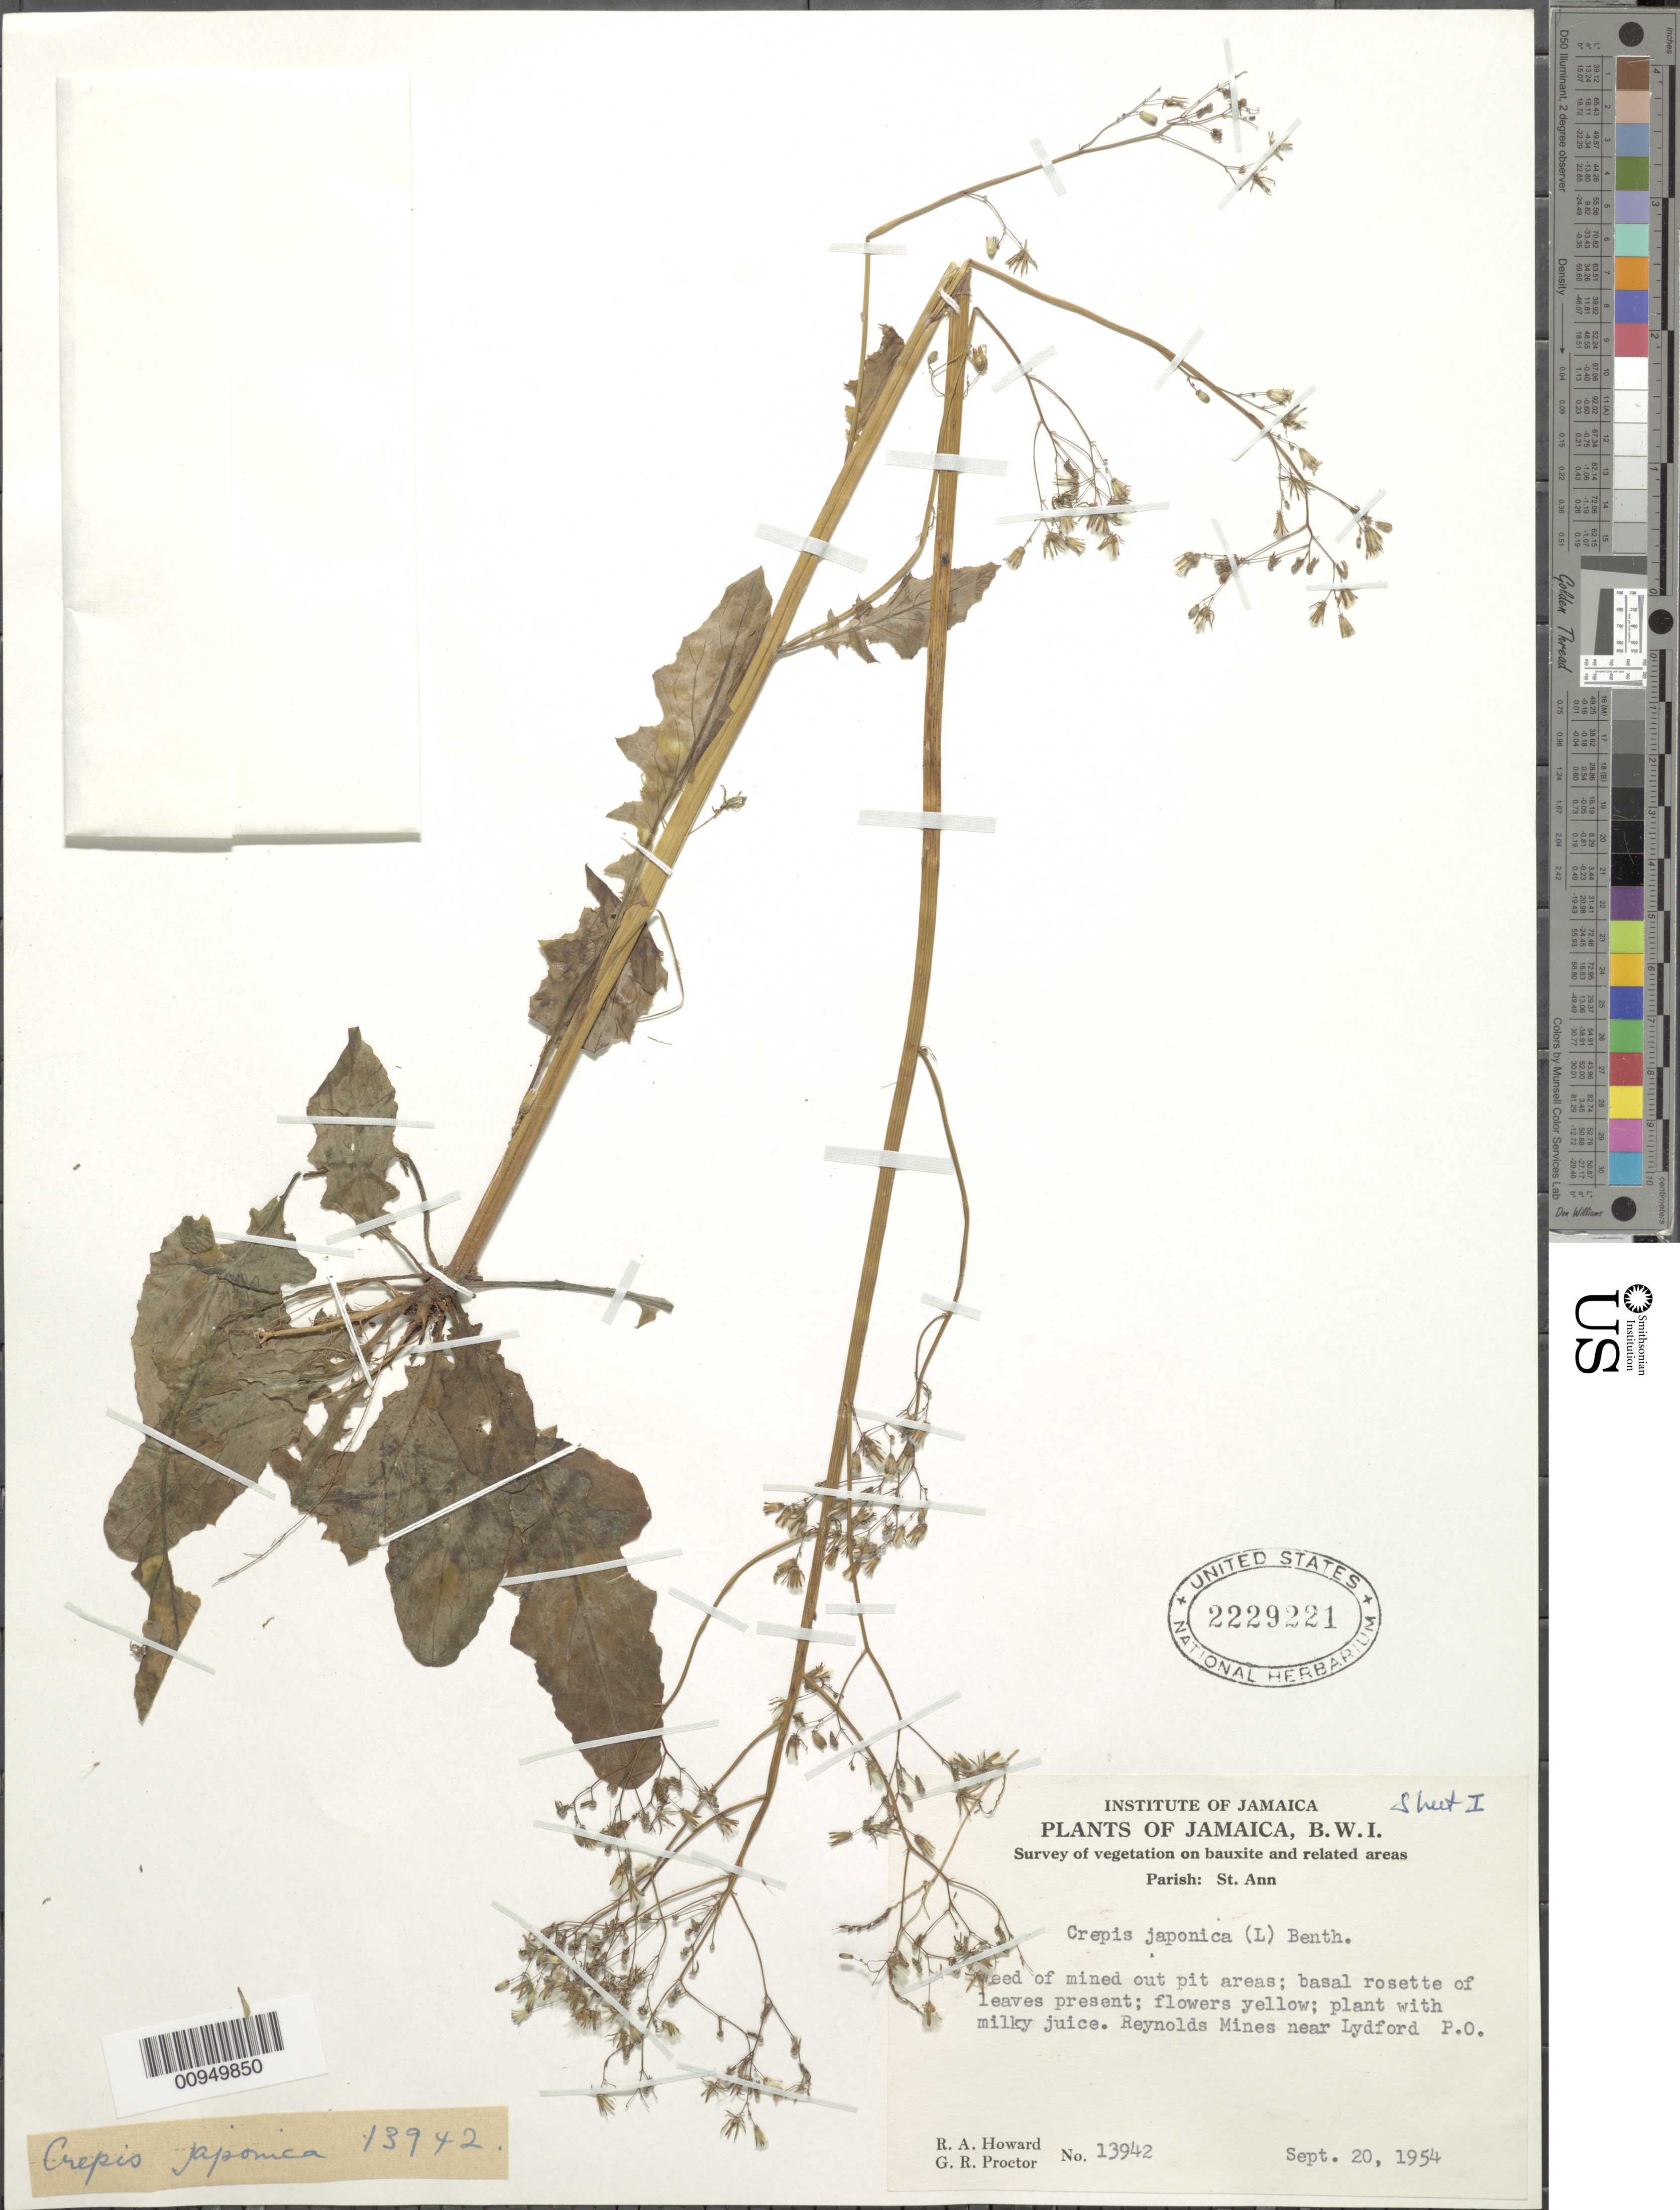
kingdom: Plantae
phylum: Tracheophyta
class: Magnoliopsida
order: Asterales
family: Asteraceae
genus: Youngia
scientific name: Youngia japonica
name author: (L.) DC.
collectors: R. A. Howard & G. R. Proctor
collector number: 13942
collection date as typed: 20 Sep 1954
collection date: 1954-09-20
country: Jamaica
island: Jamaica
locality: Reynolds Mines near Lydford P.O.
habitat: Mined out pit areas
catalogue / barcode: US 2229221